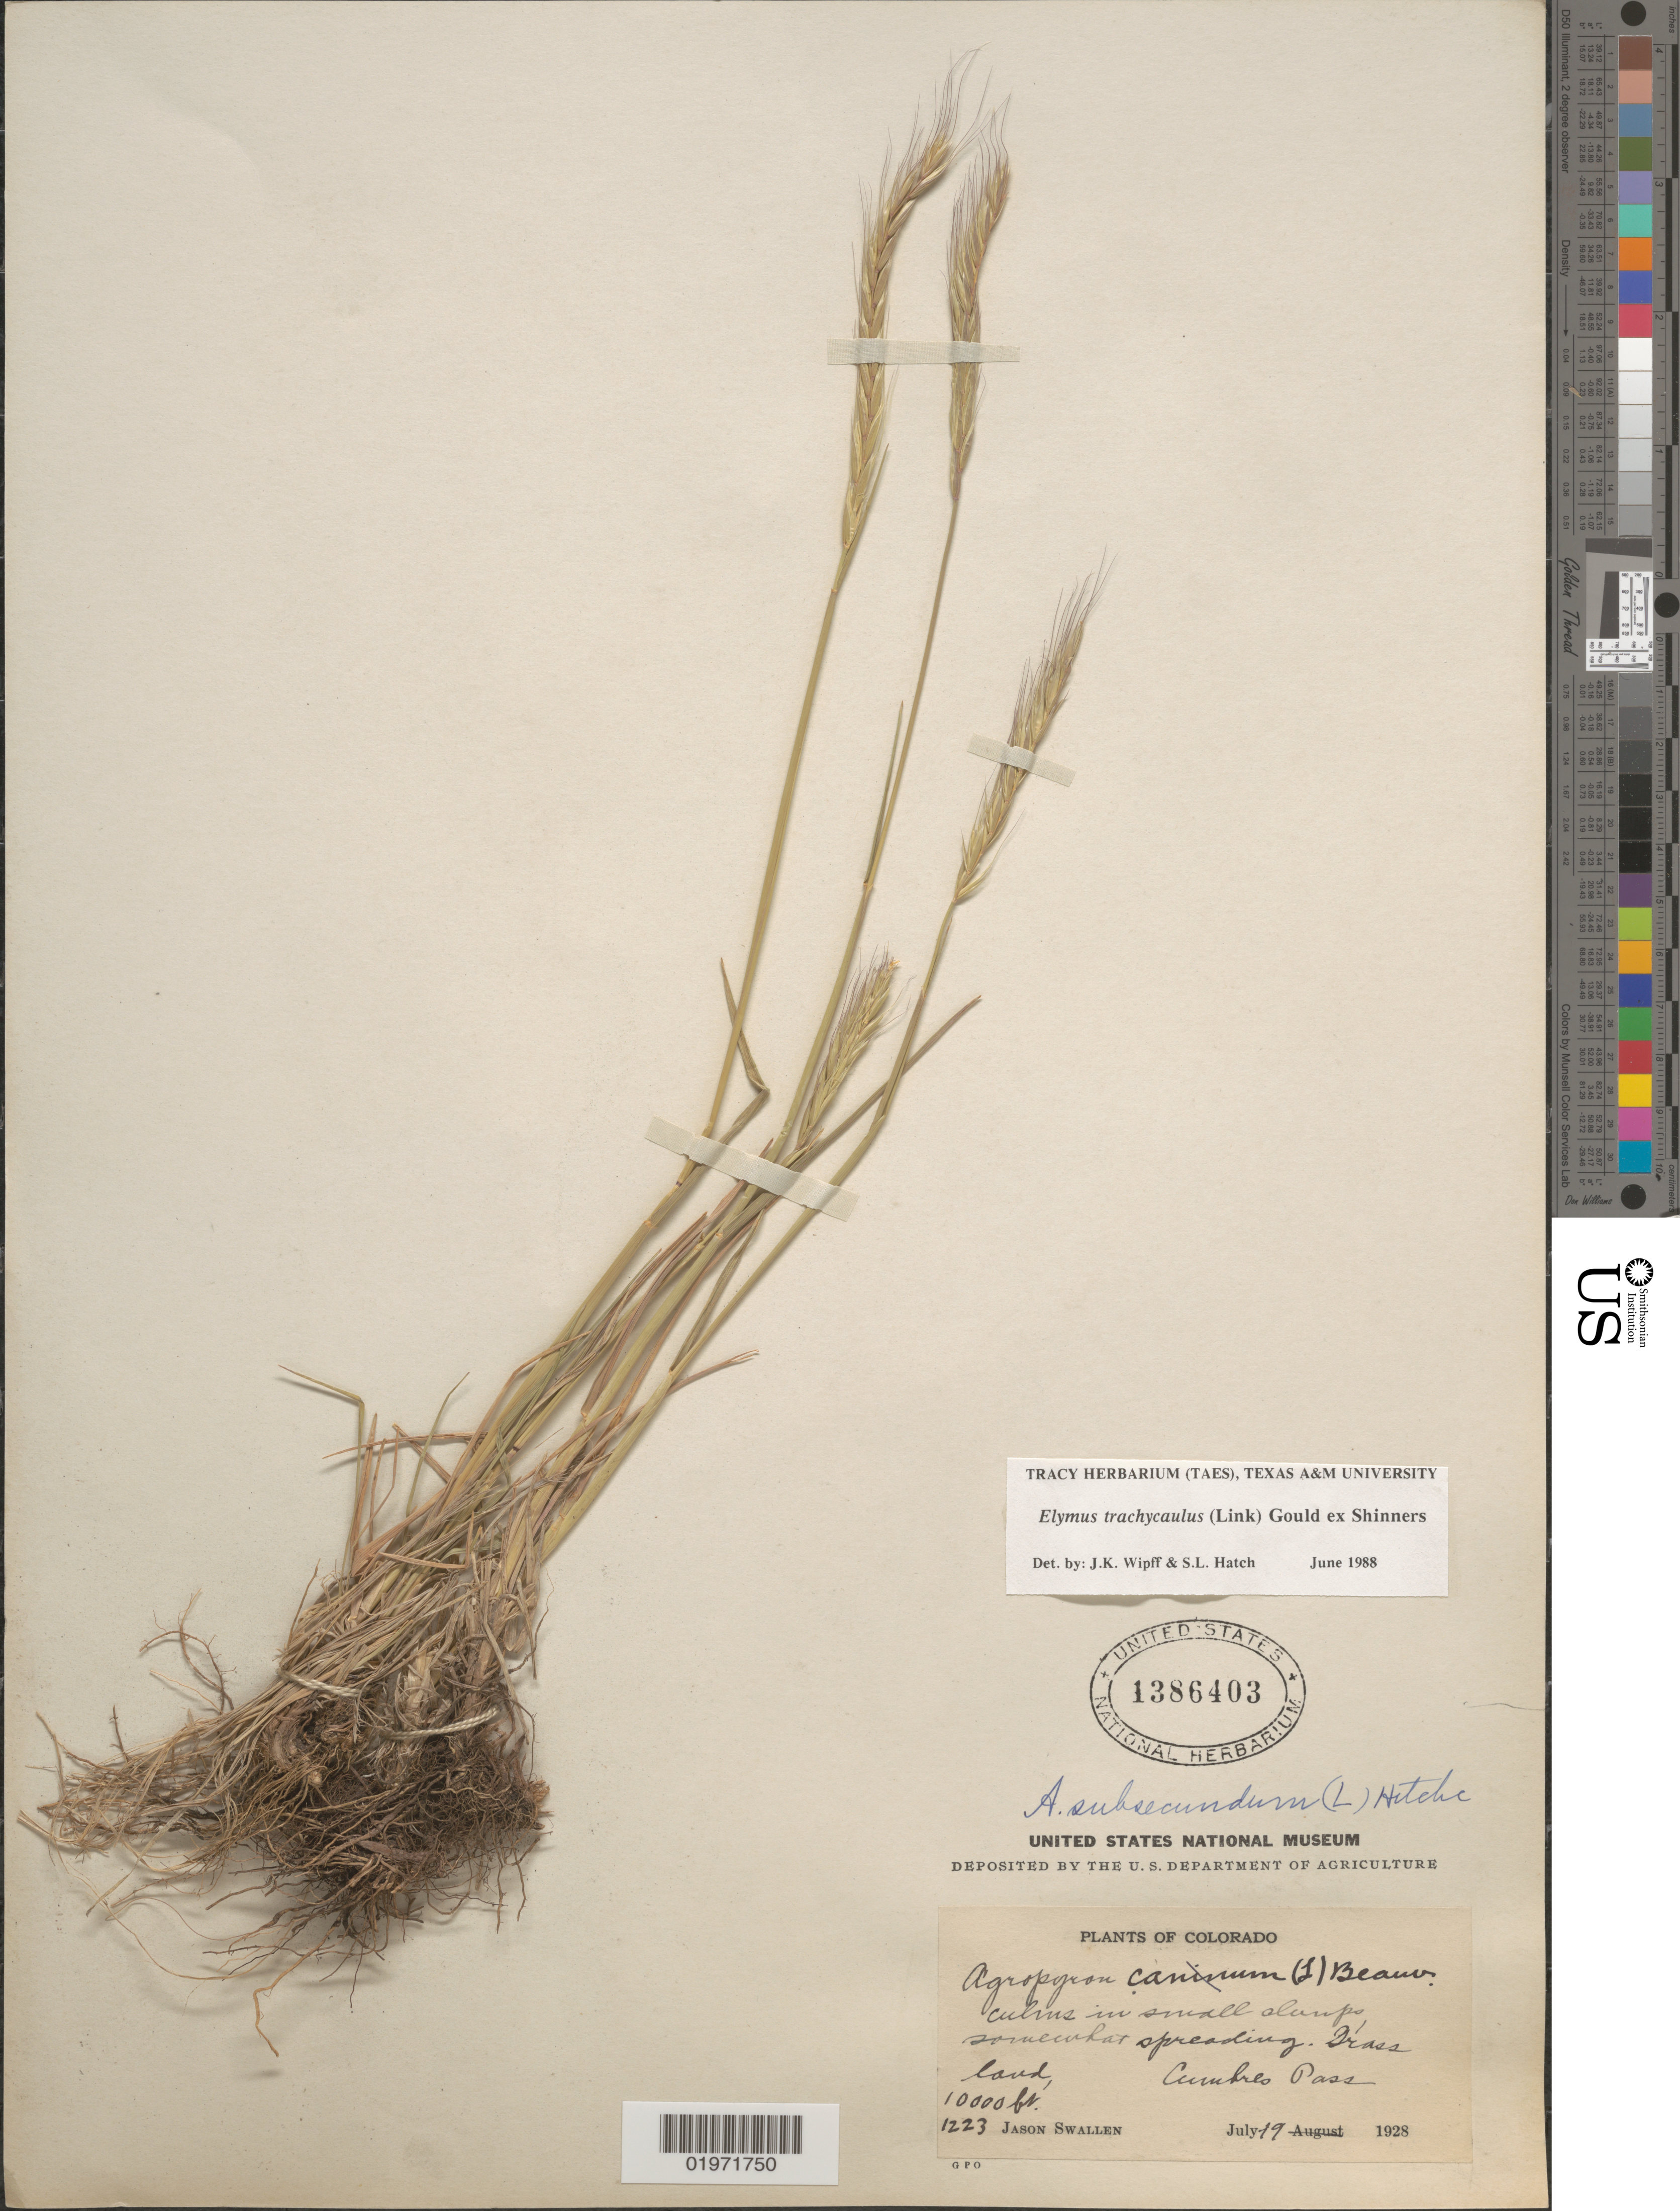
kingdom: Plantae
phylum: Tracheophyta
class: Liliopsida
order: Poales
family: Poaceae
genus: Elymus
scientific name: Elymus trachycaulus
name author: (Link) Gould ex Shinners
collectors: J. R. Swallen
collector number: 1223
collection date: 1928-07-19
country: United States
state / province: Colorado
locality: Cumbres Pass.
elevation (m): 3048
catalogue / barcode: US 1386403